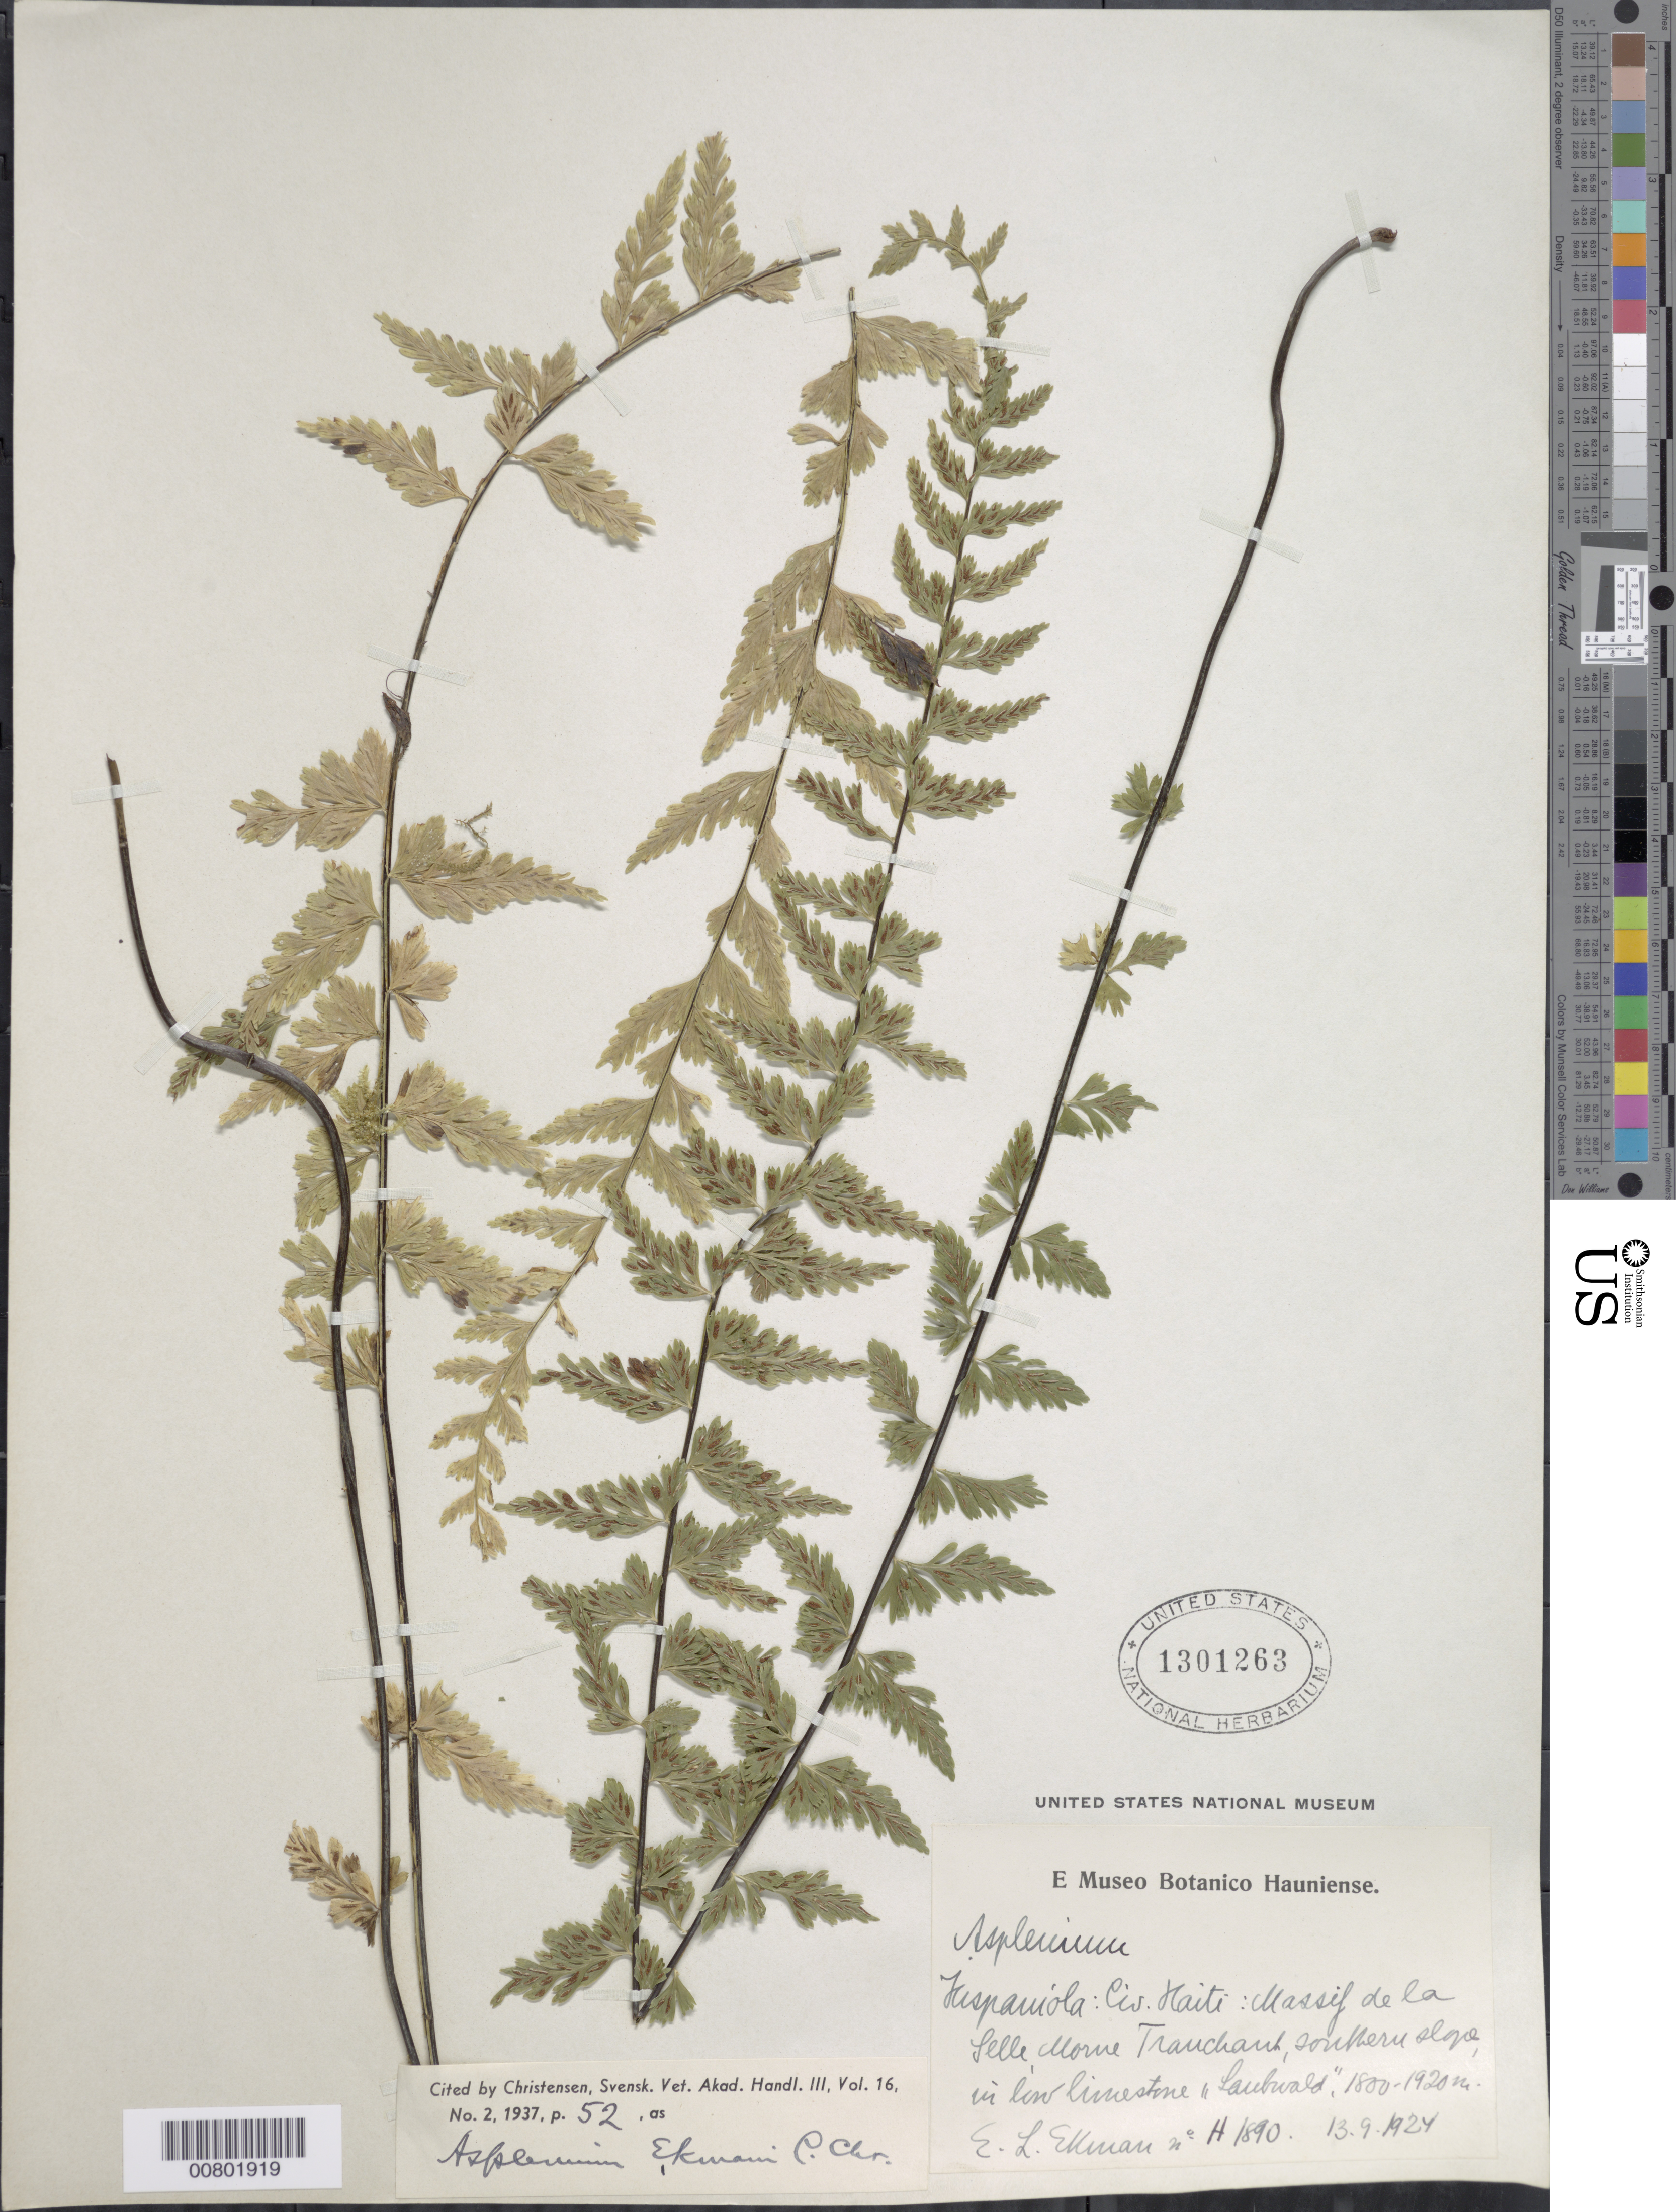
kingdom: Plantae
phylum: Tracheophyta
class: Polypodiopsida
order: Polypodiales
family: Aspleniaceae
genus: Asplenium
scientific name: Asplenium ekmanii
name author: C. Chr.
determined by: Christensen, C. F. A.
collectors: E. L. Ekman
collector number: H 1890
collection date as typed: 13 Sep 1924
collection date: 1924-09-13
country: Haiti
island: Hispaniola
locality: Massif de la Selle, Morne Tranchant, S slope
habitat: Low limestone "laubwald"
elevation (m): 1800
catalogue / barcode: US 1301263